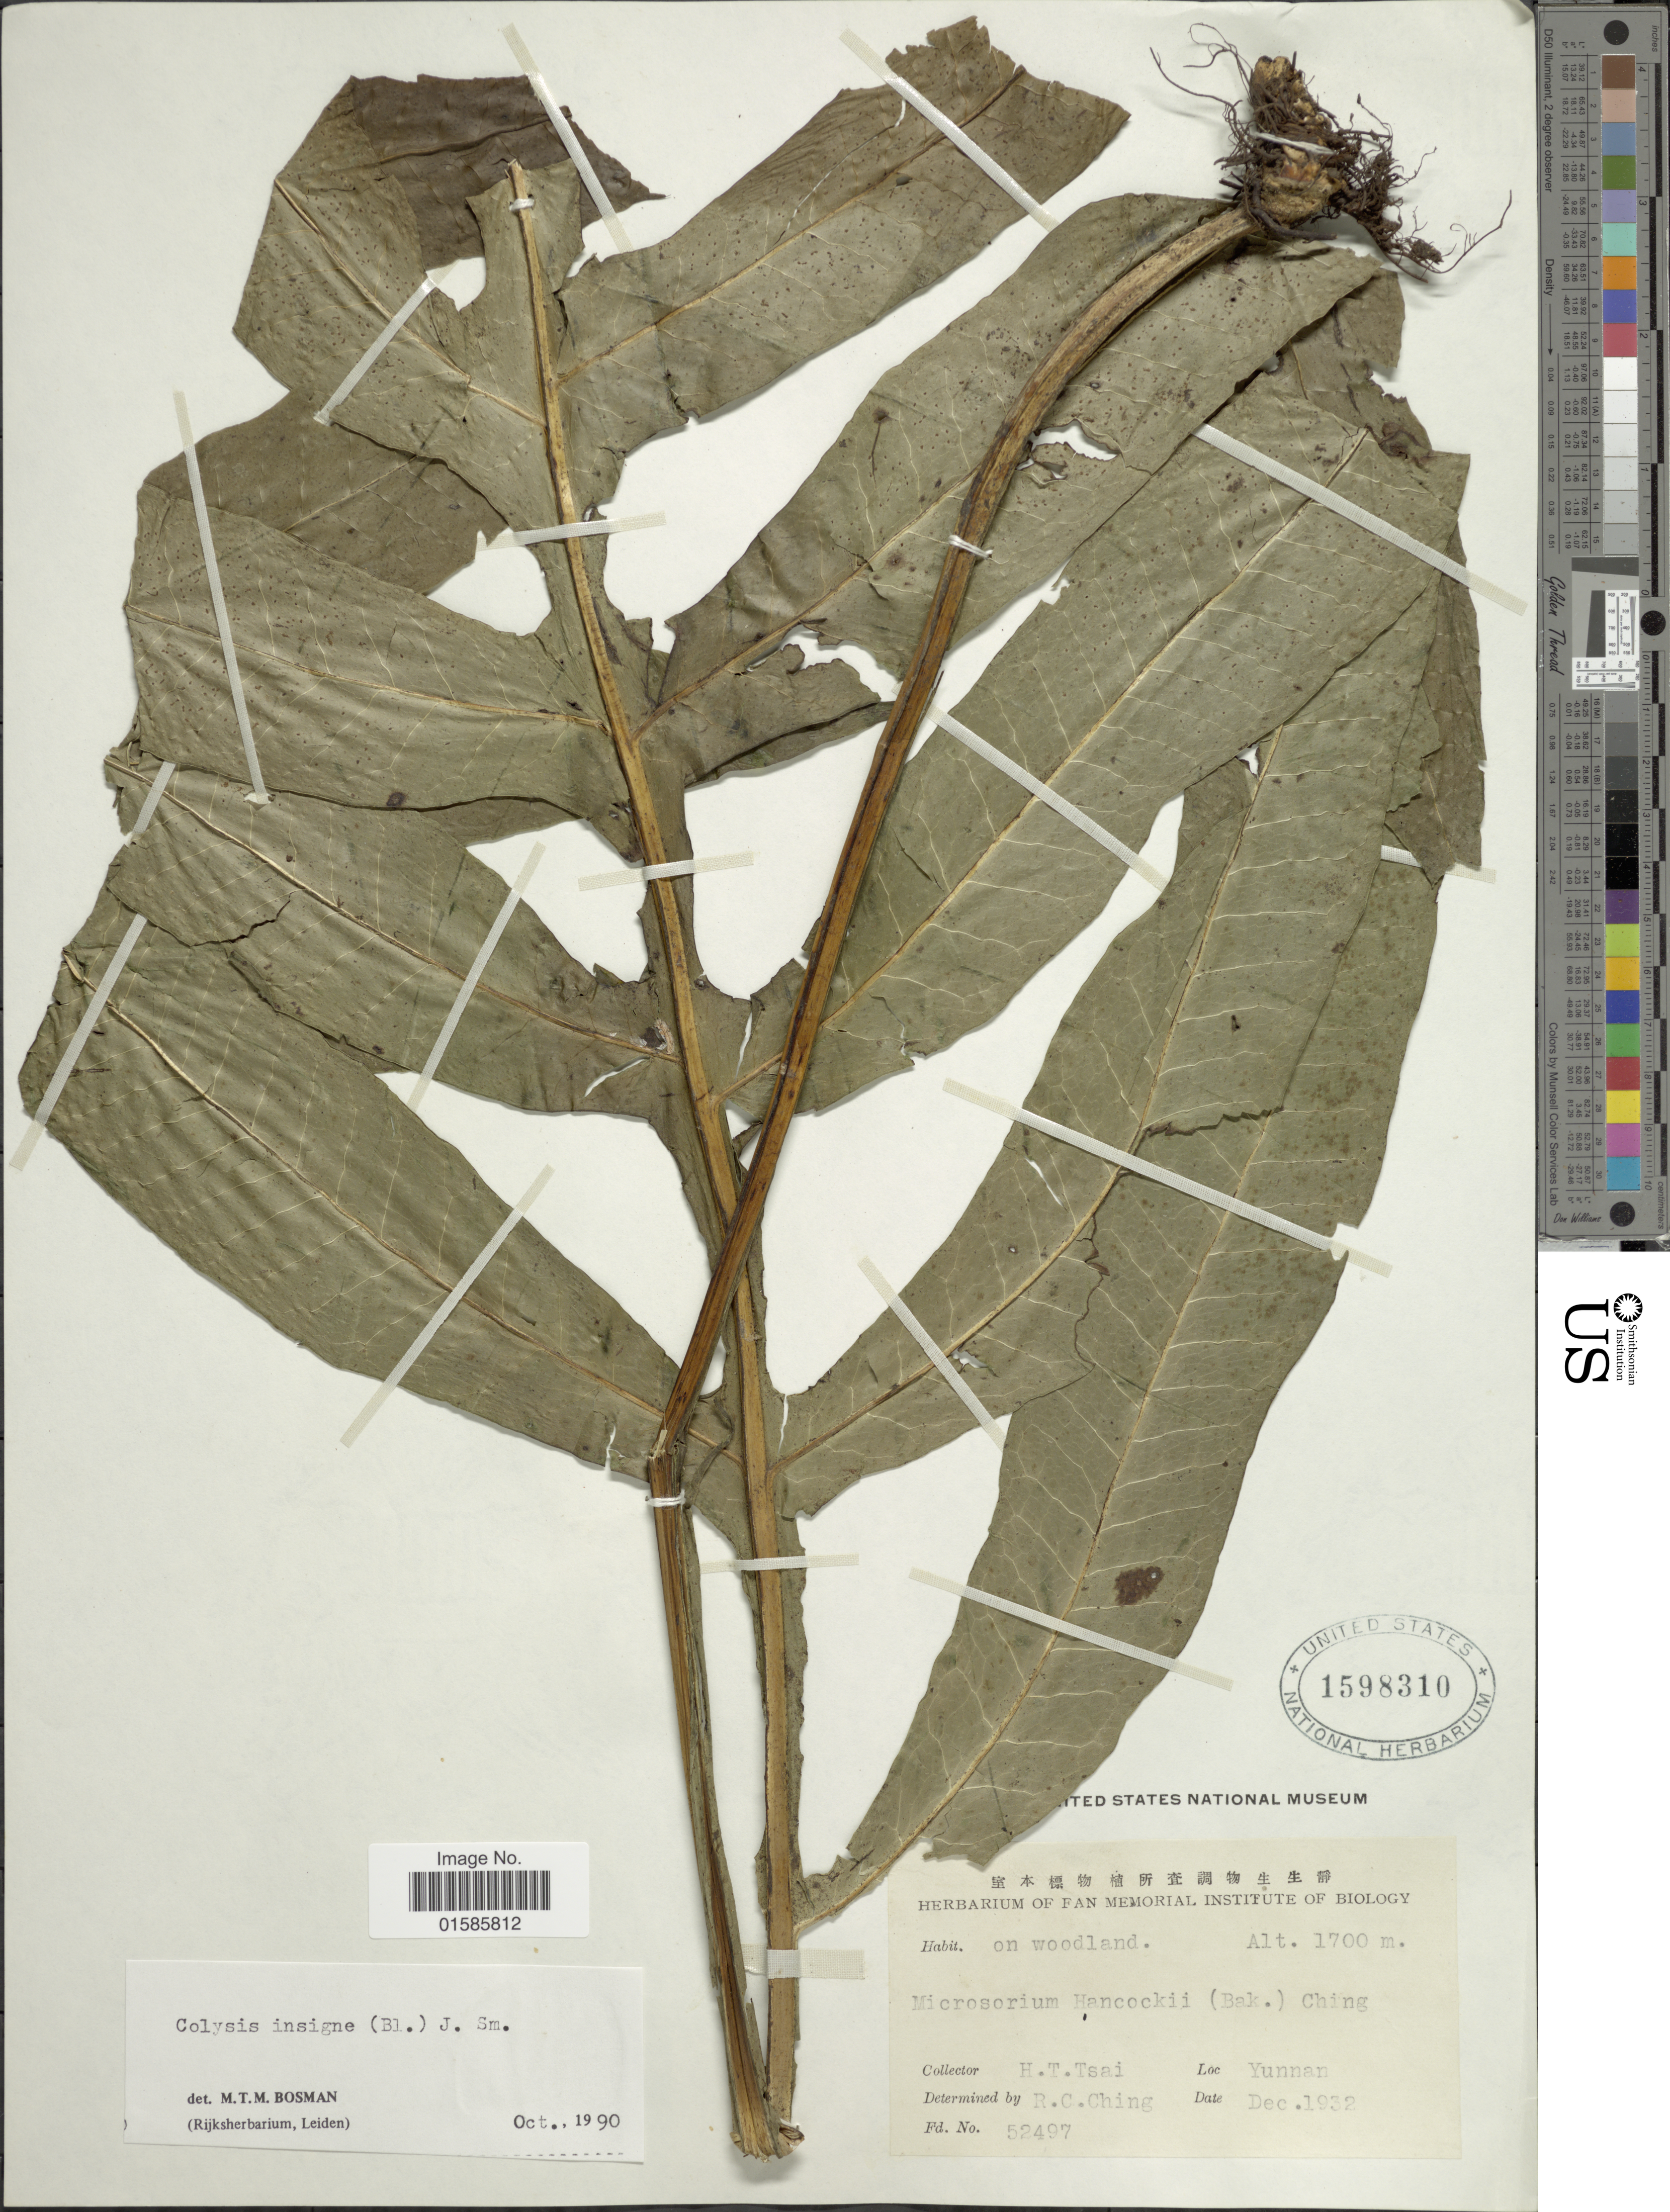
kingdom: Plantae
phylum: Tracheophyta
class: Polypodiopsida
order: Polypodiales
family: Polypodiaceae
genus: Microsorum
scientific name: Microsorum insigne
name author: (Blume) Copel.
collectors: H. Tsai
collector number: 52497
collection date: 1932-12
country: China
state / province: Yunnan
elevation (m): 1700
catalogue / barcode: US 1598310